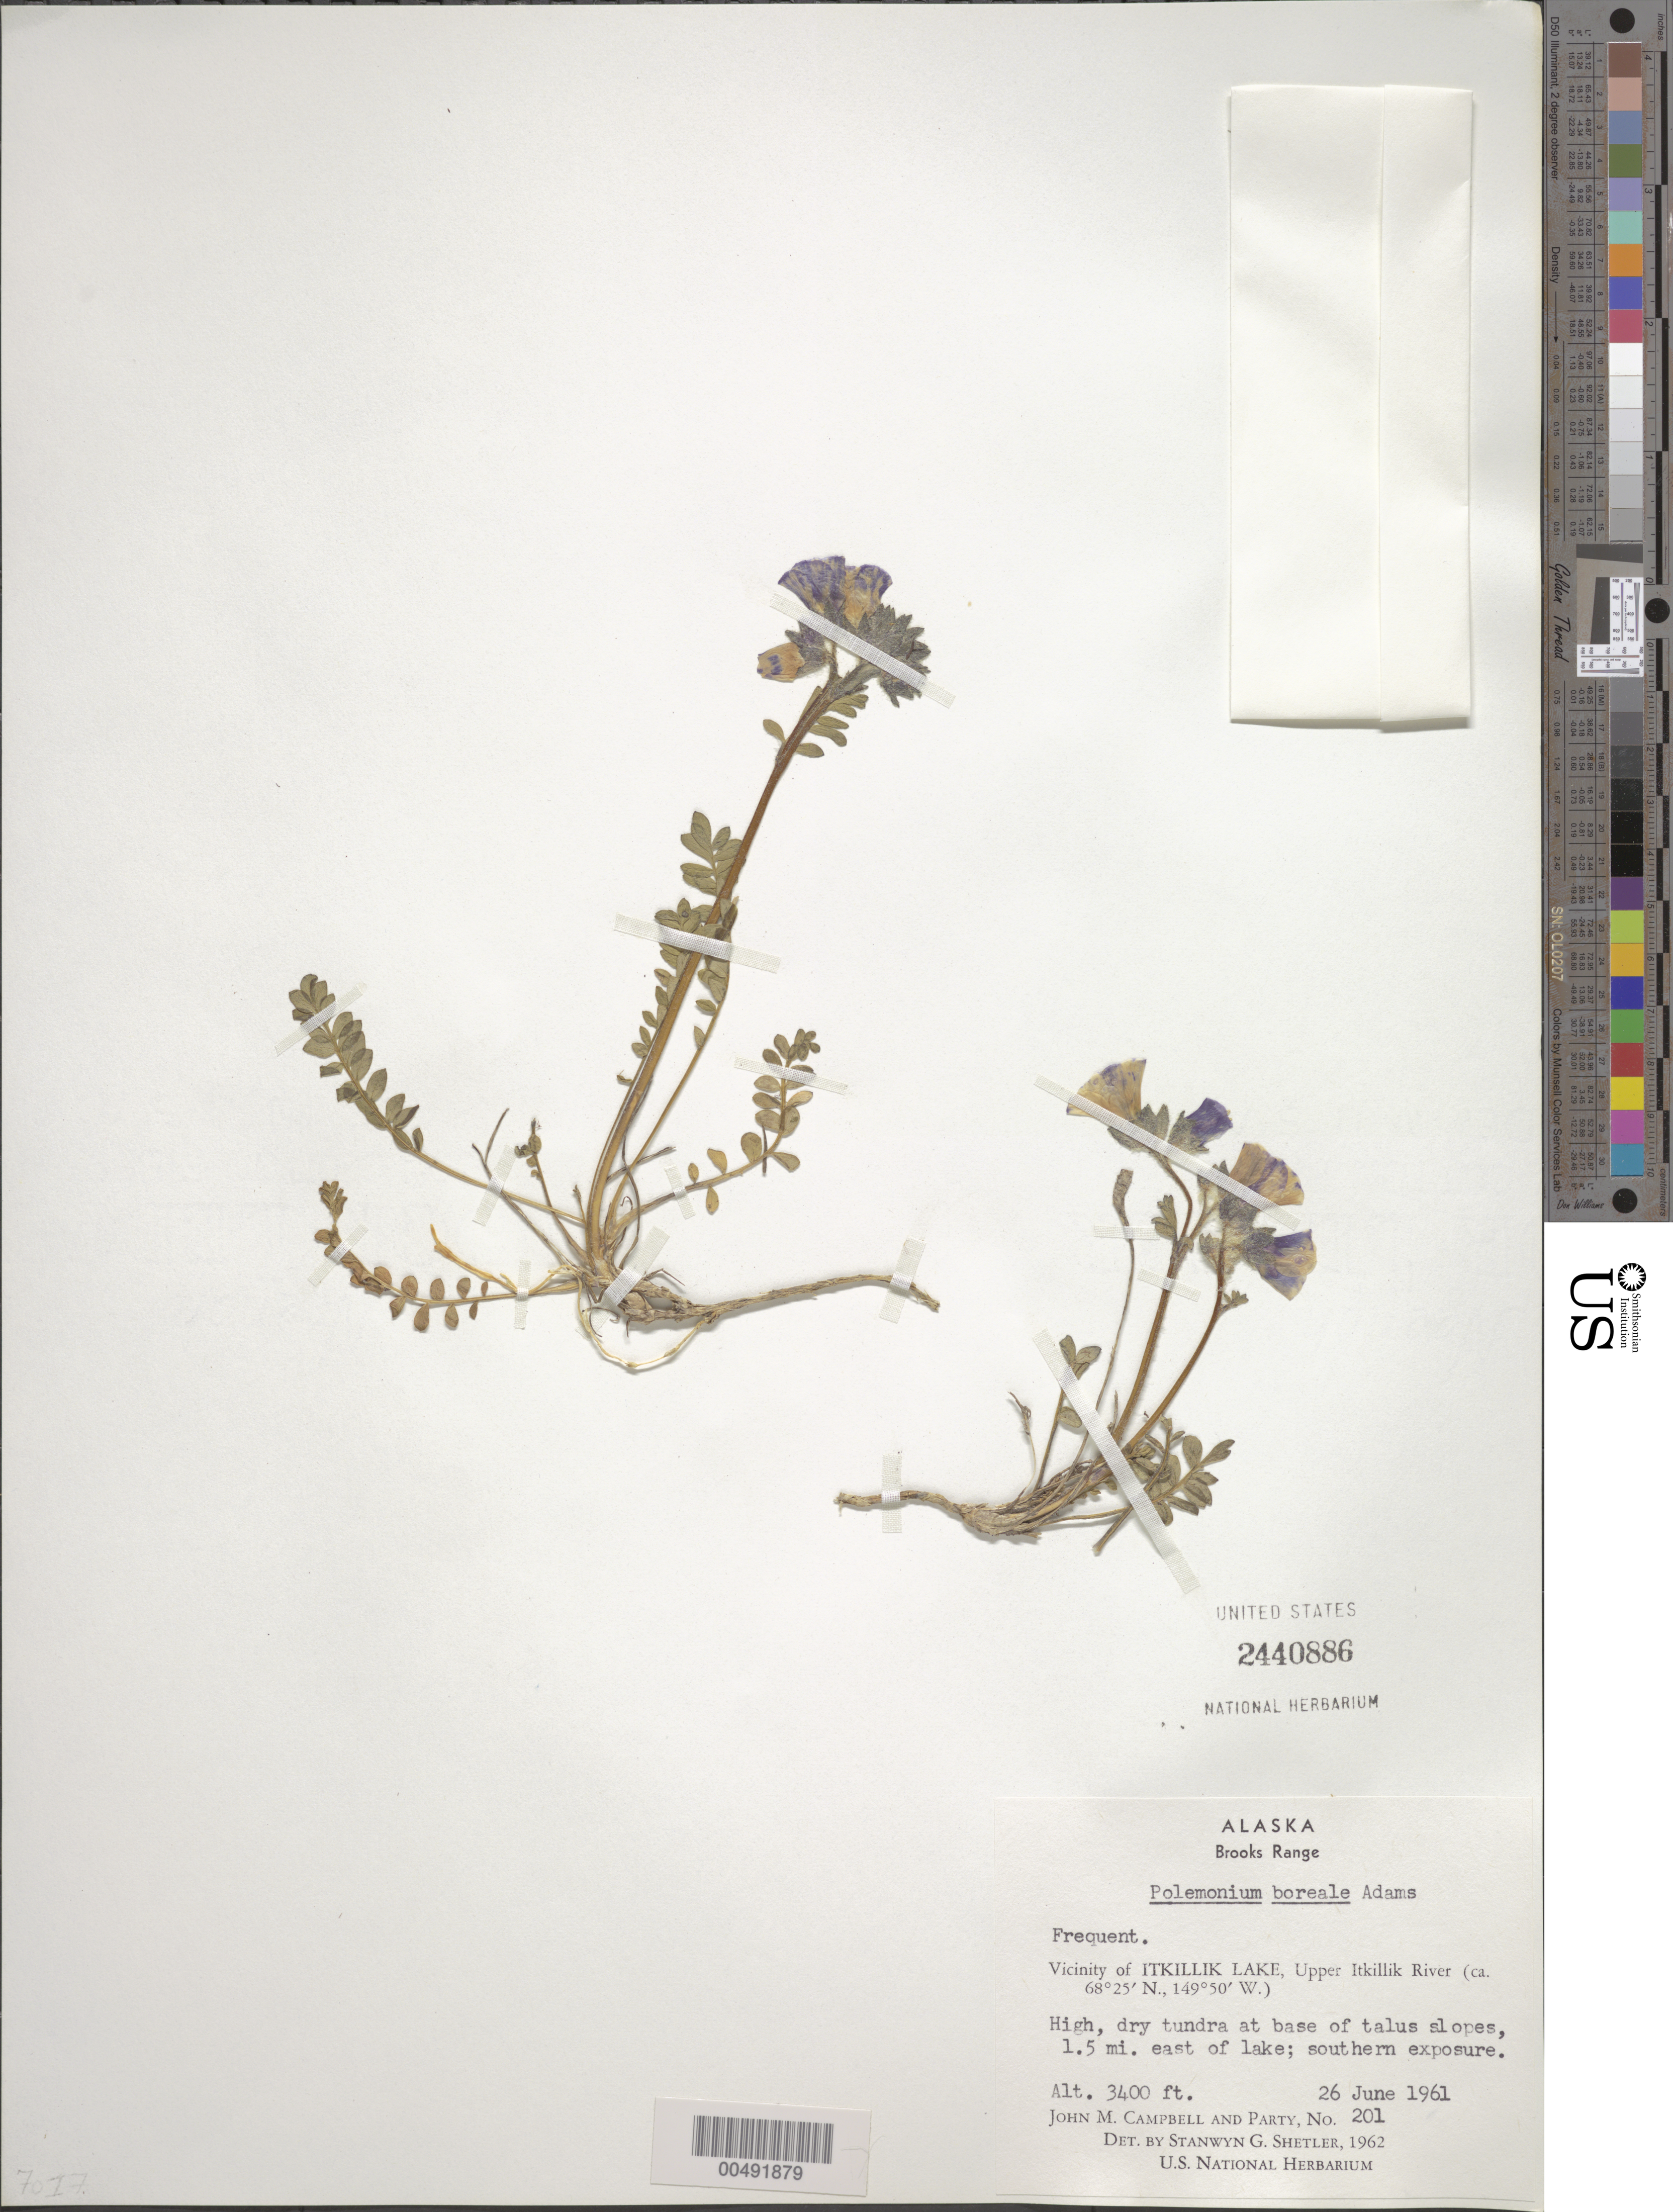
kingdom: Plantae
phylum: Tracheophyta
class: Magnoliopsida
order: Ericales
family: Polemoniaceae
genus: Polemonium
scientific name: Polemonium boreale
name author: Adams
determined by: Shetler, Stanwyn G., (US), NMNH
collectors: J. M. Campbell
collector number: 201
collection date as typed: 26 Jun 1961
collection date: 1961-06-26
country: United States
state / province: Alaska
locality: Brooks Range, Upper Itkillik River, 1.5 mi. E of Itkillik Lake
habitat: high, dry tundra at base of talus slopes, southern exposure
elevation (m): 1036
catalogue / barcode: US 2440886